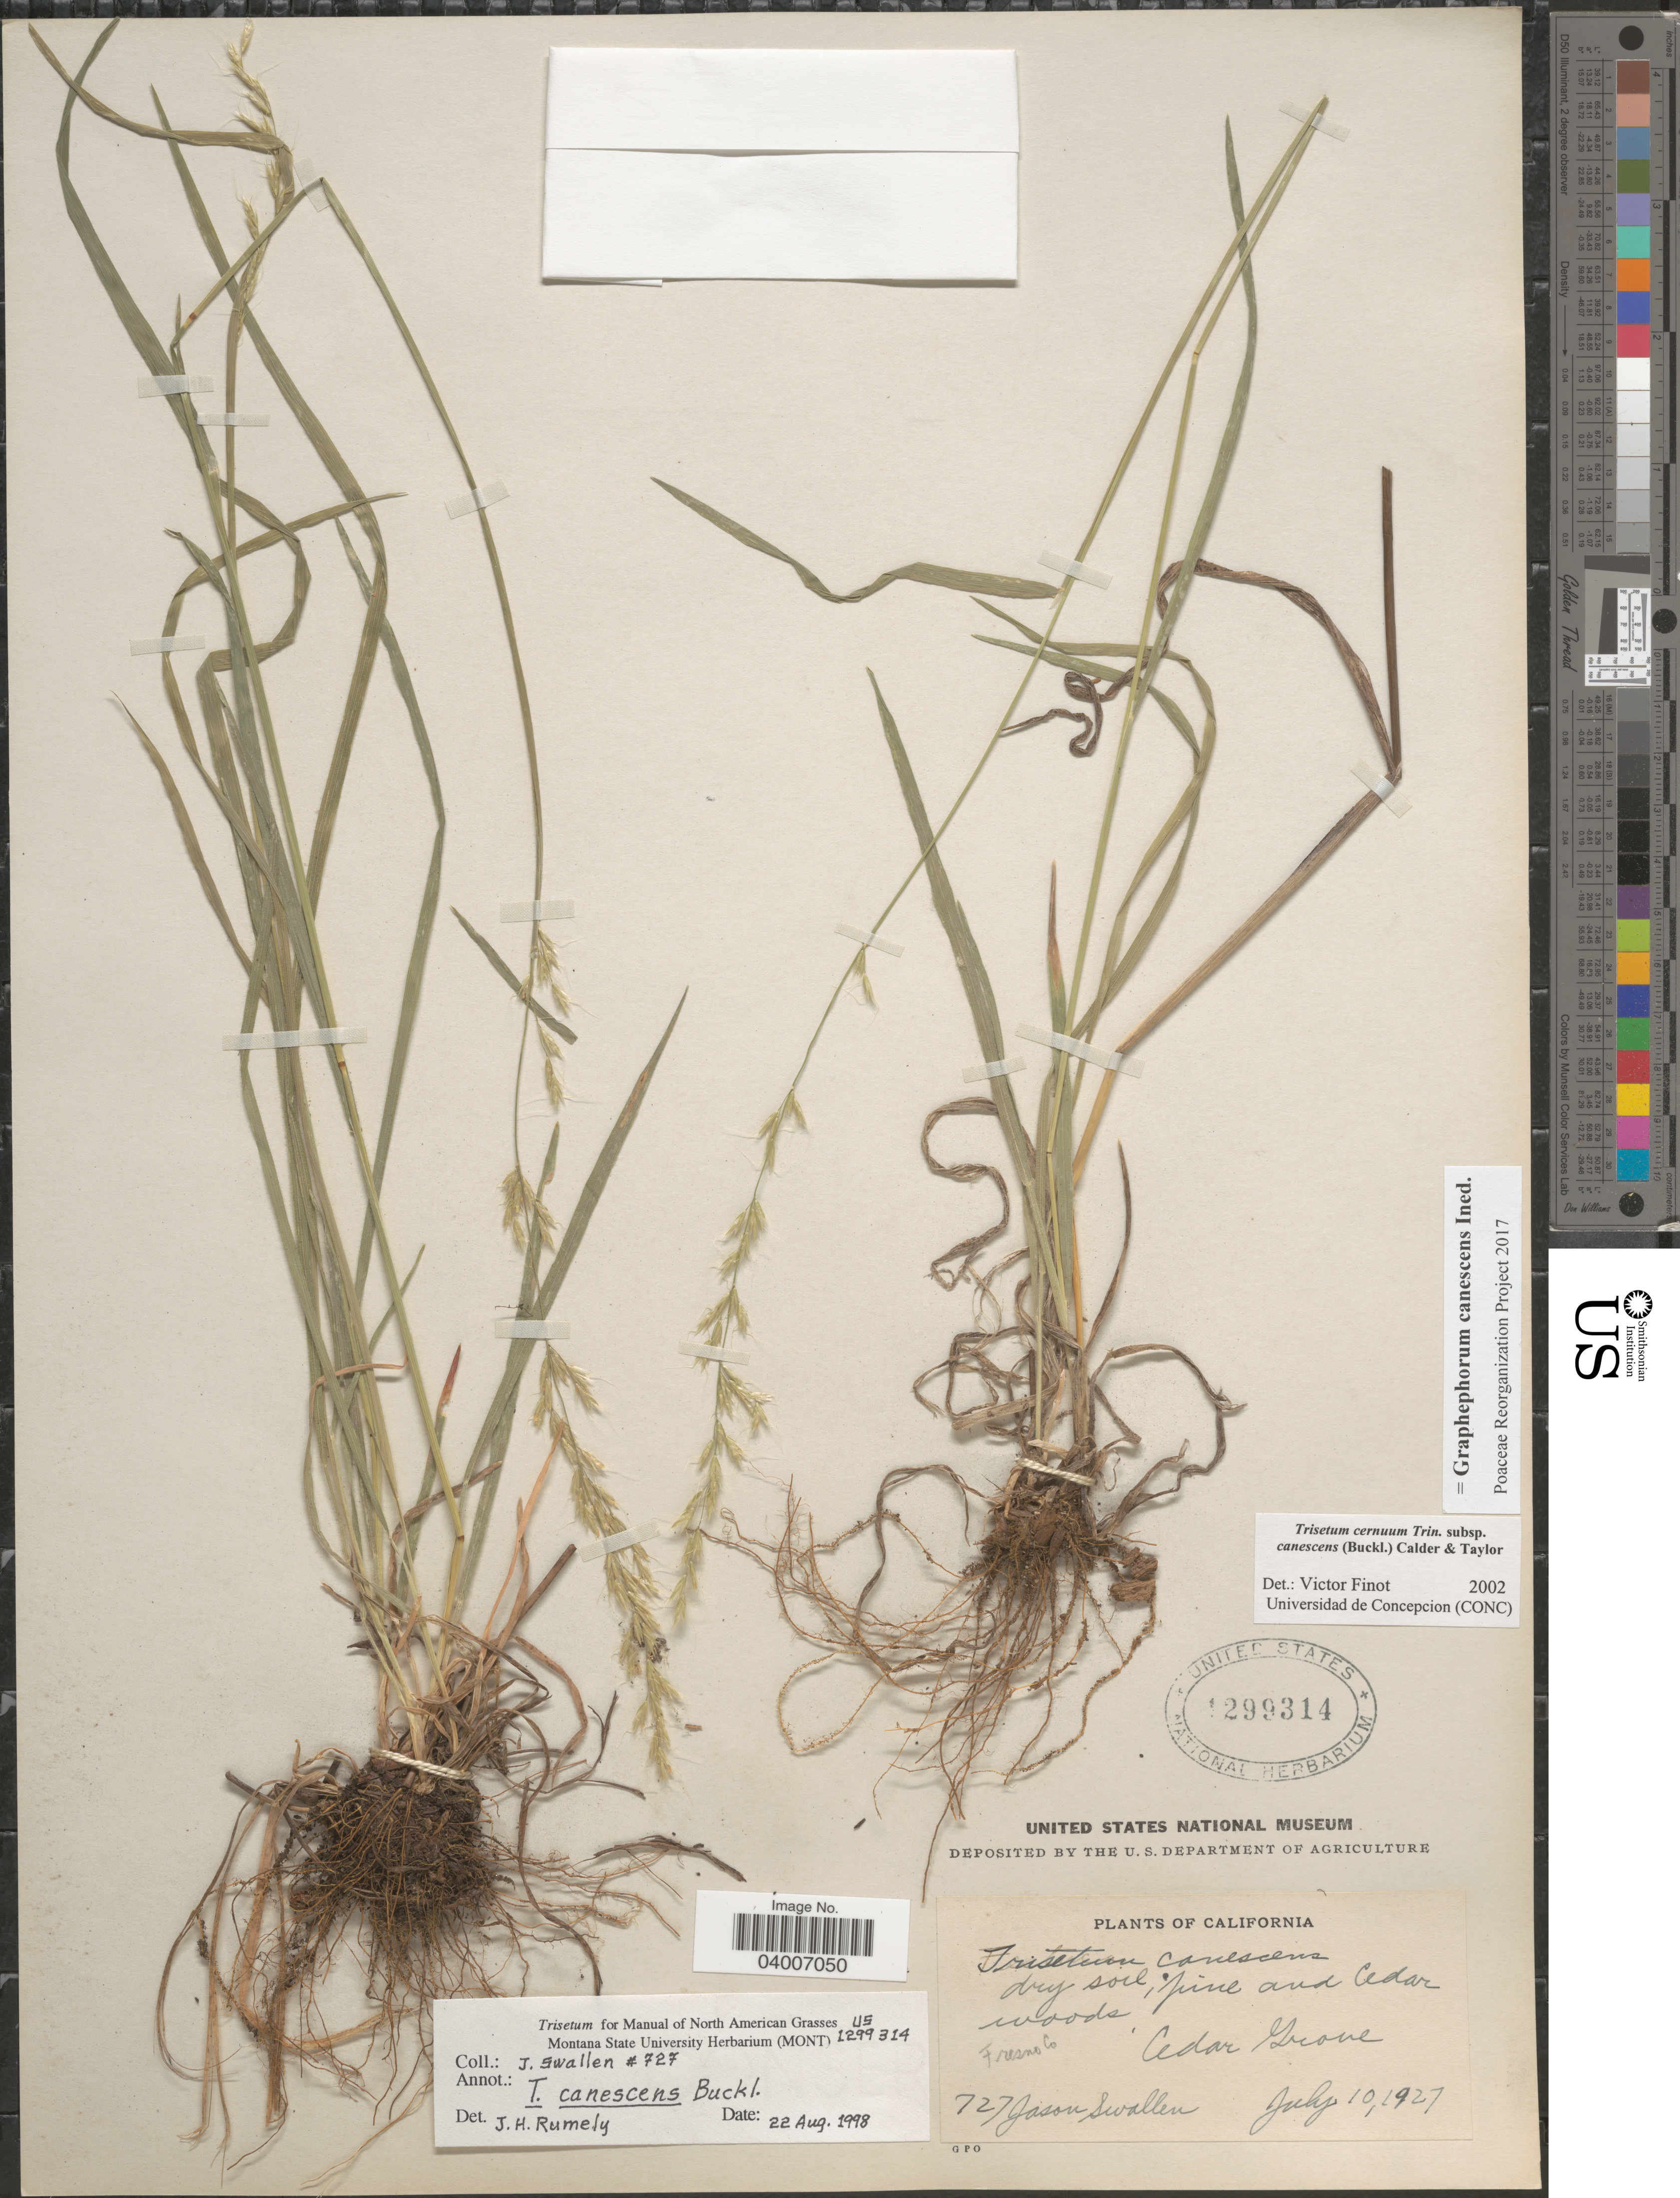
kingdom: Plantae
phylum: Tracheophyta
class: Liliopsida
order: Poales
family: Poaceae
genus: Graphephorum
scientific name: Graphephorum canescens ined.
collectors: J. R. Swallen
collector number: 727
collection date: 1927-07-10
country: United States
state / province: California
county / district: Fresno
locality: Dry soil, pine and cedar woods. Cedar Grove. Fresno Co.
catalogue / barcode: US 1299314